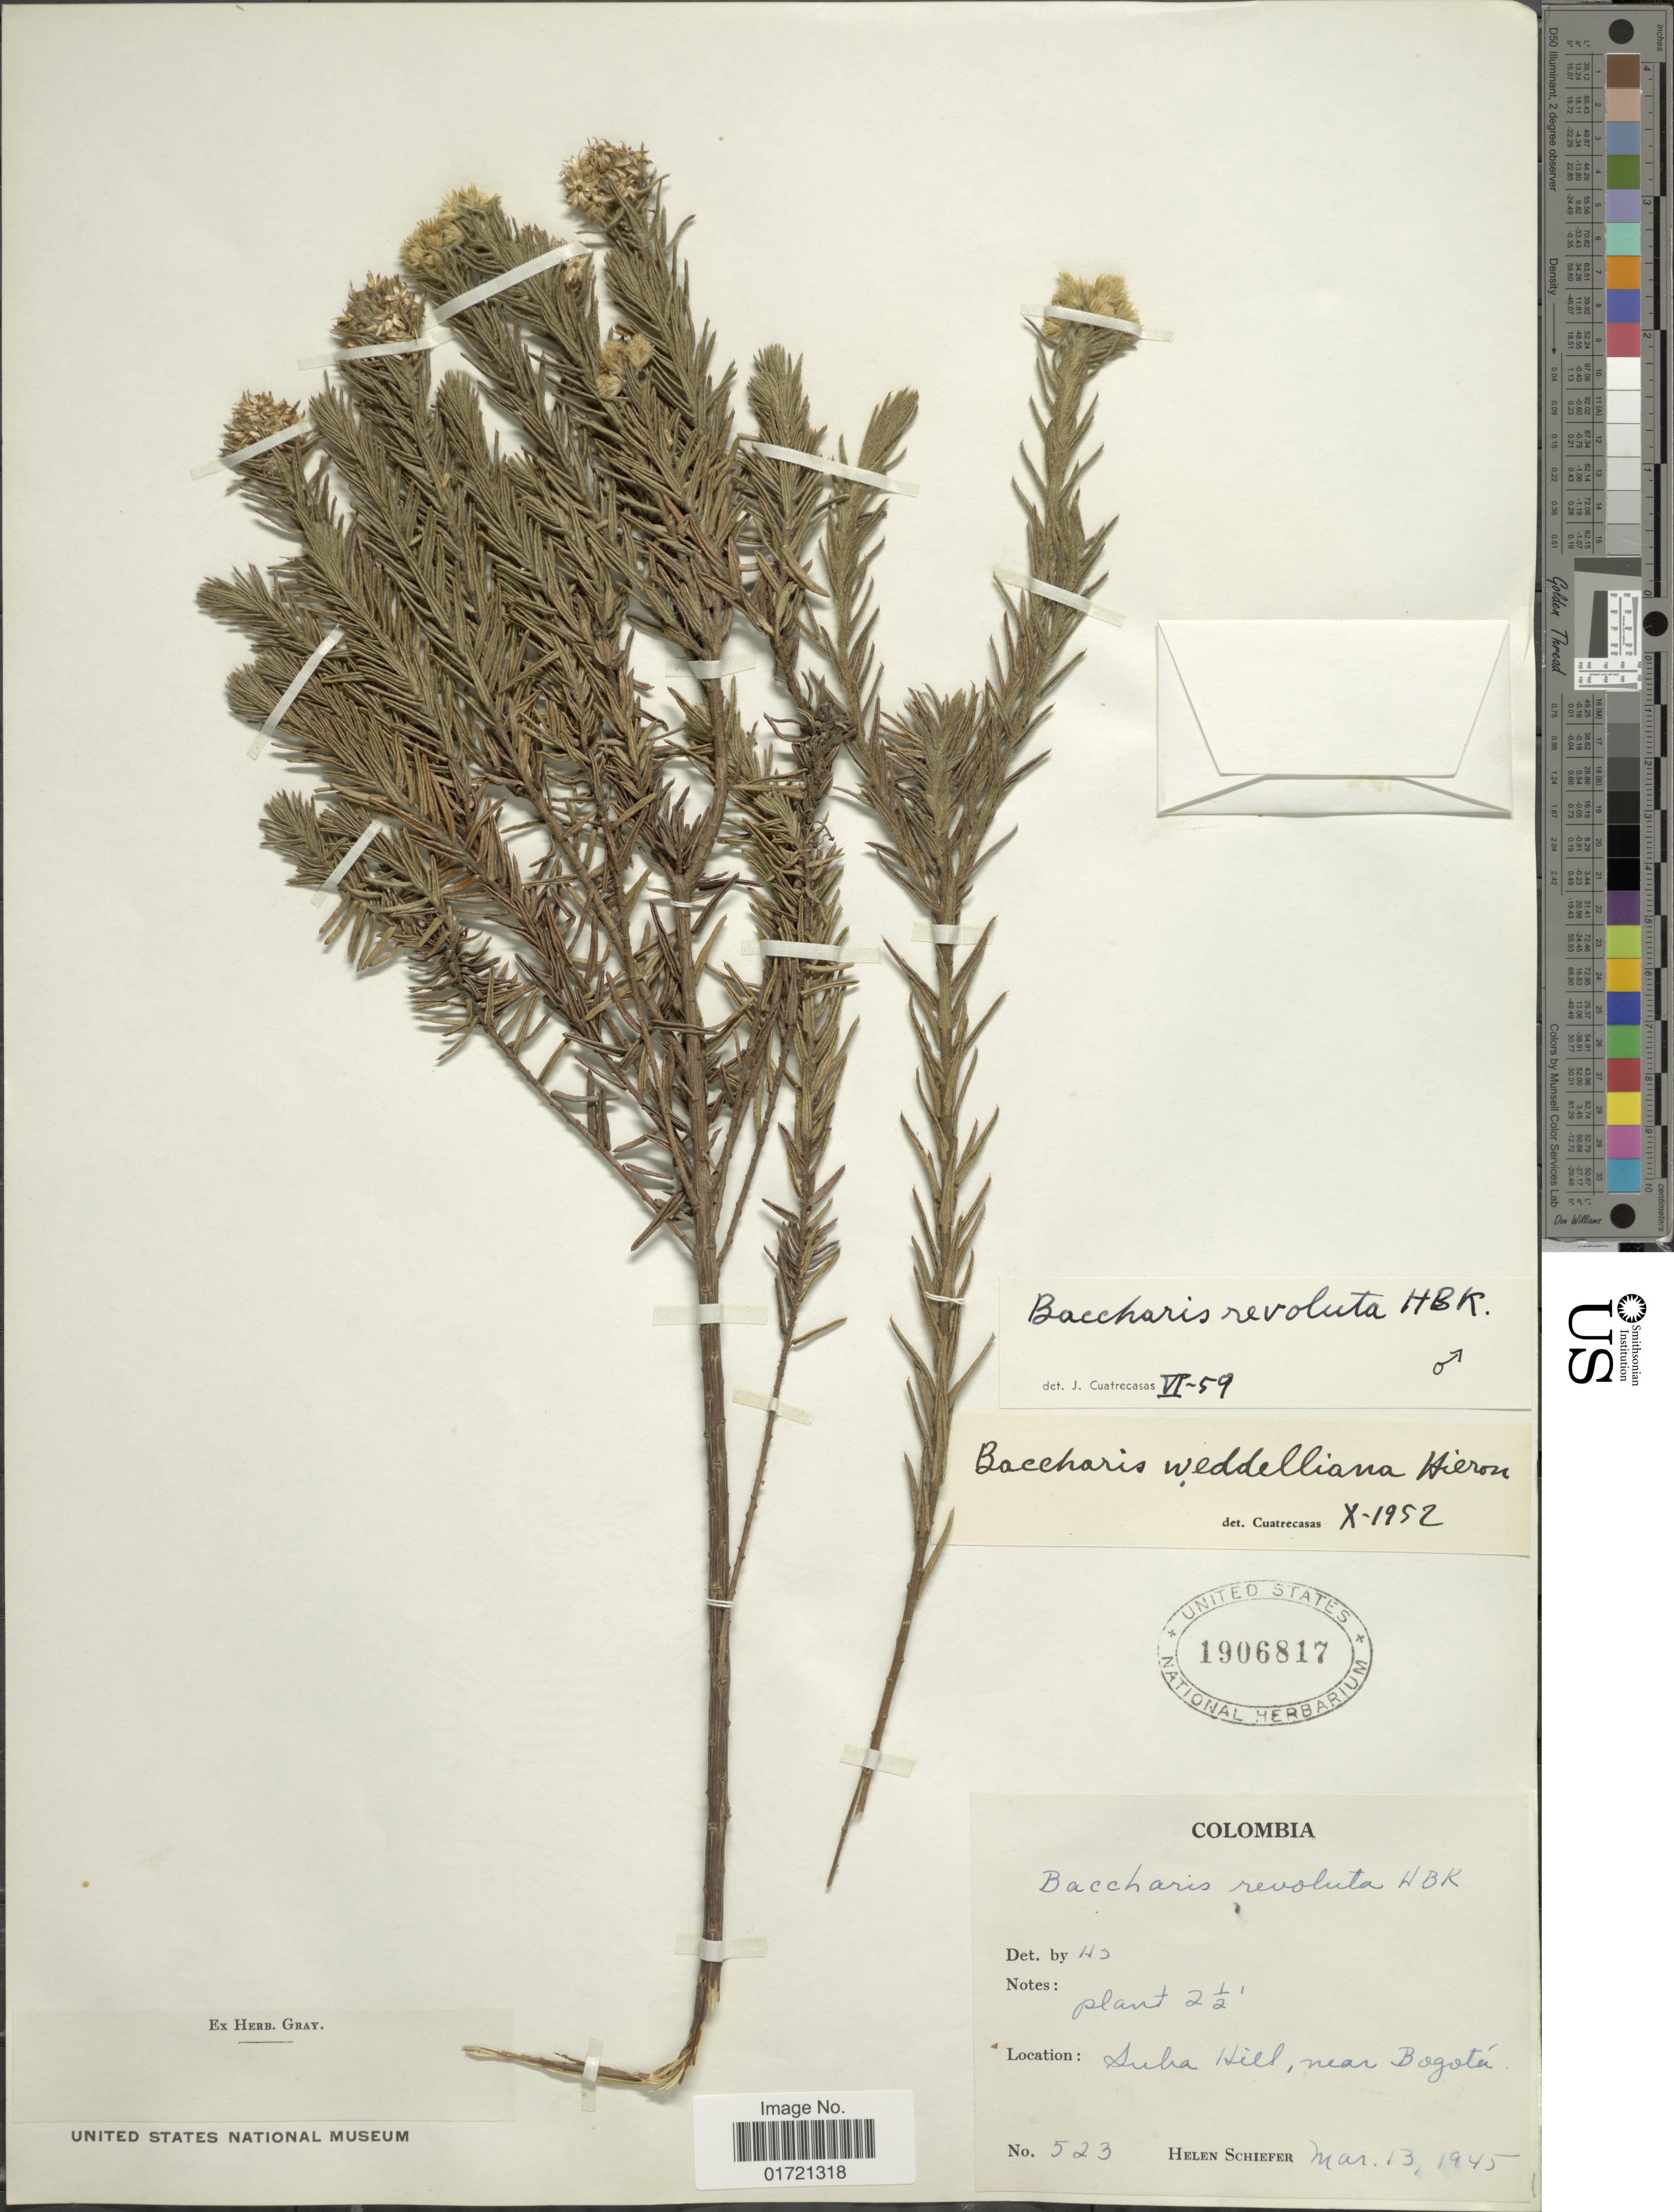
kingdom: Plantae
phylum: Tracheophyta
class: Magnoliopsida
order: Asterales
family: Asteraceae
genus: Baccharis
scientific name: Baccharis revoluta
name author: Kunth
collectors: H. Schiefer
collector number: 523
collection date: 1945-03-13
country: Colombia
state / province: Bogota D.C.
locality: Suba Hill, near Bogotá.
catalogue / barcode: US 1906817